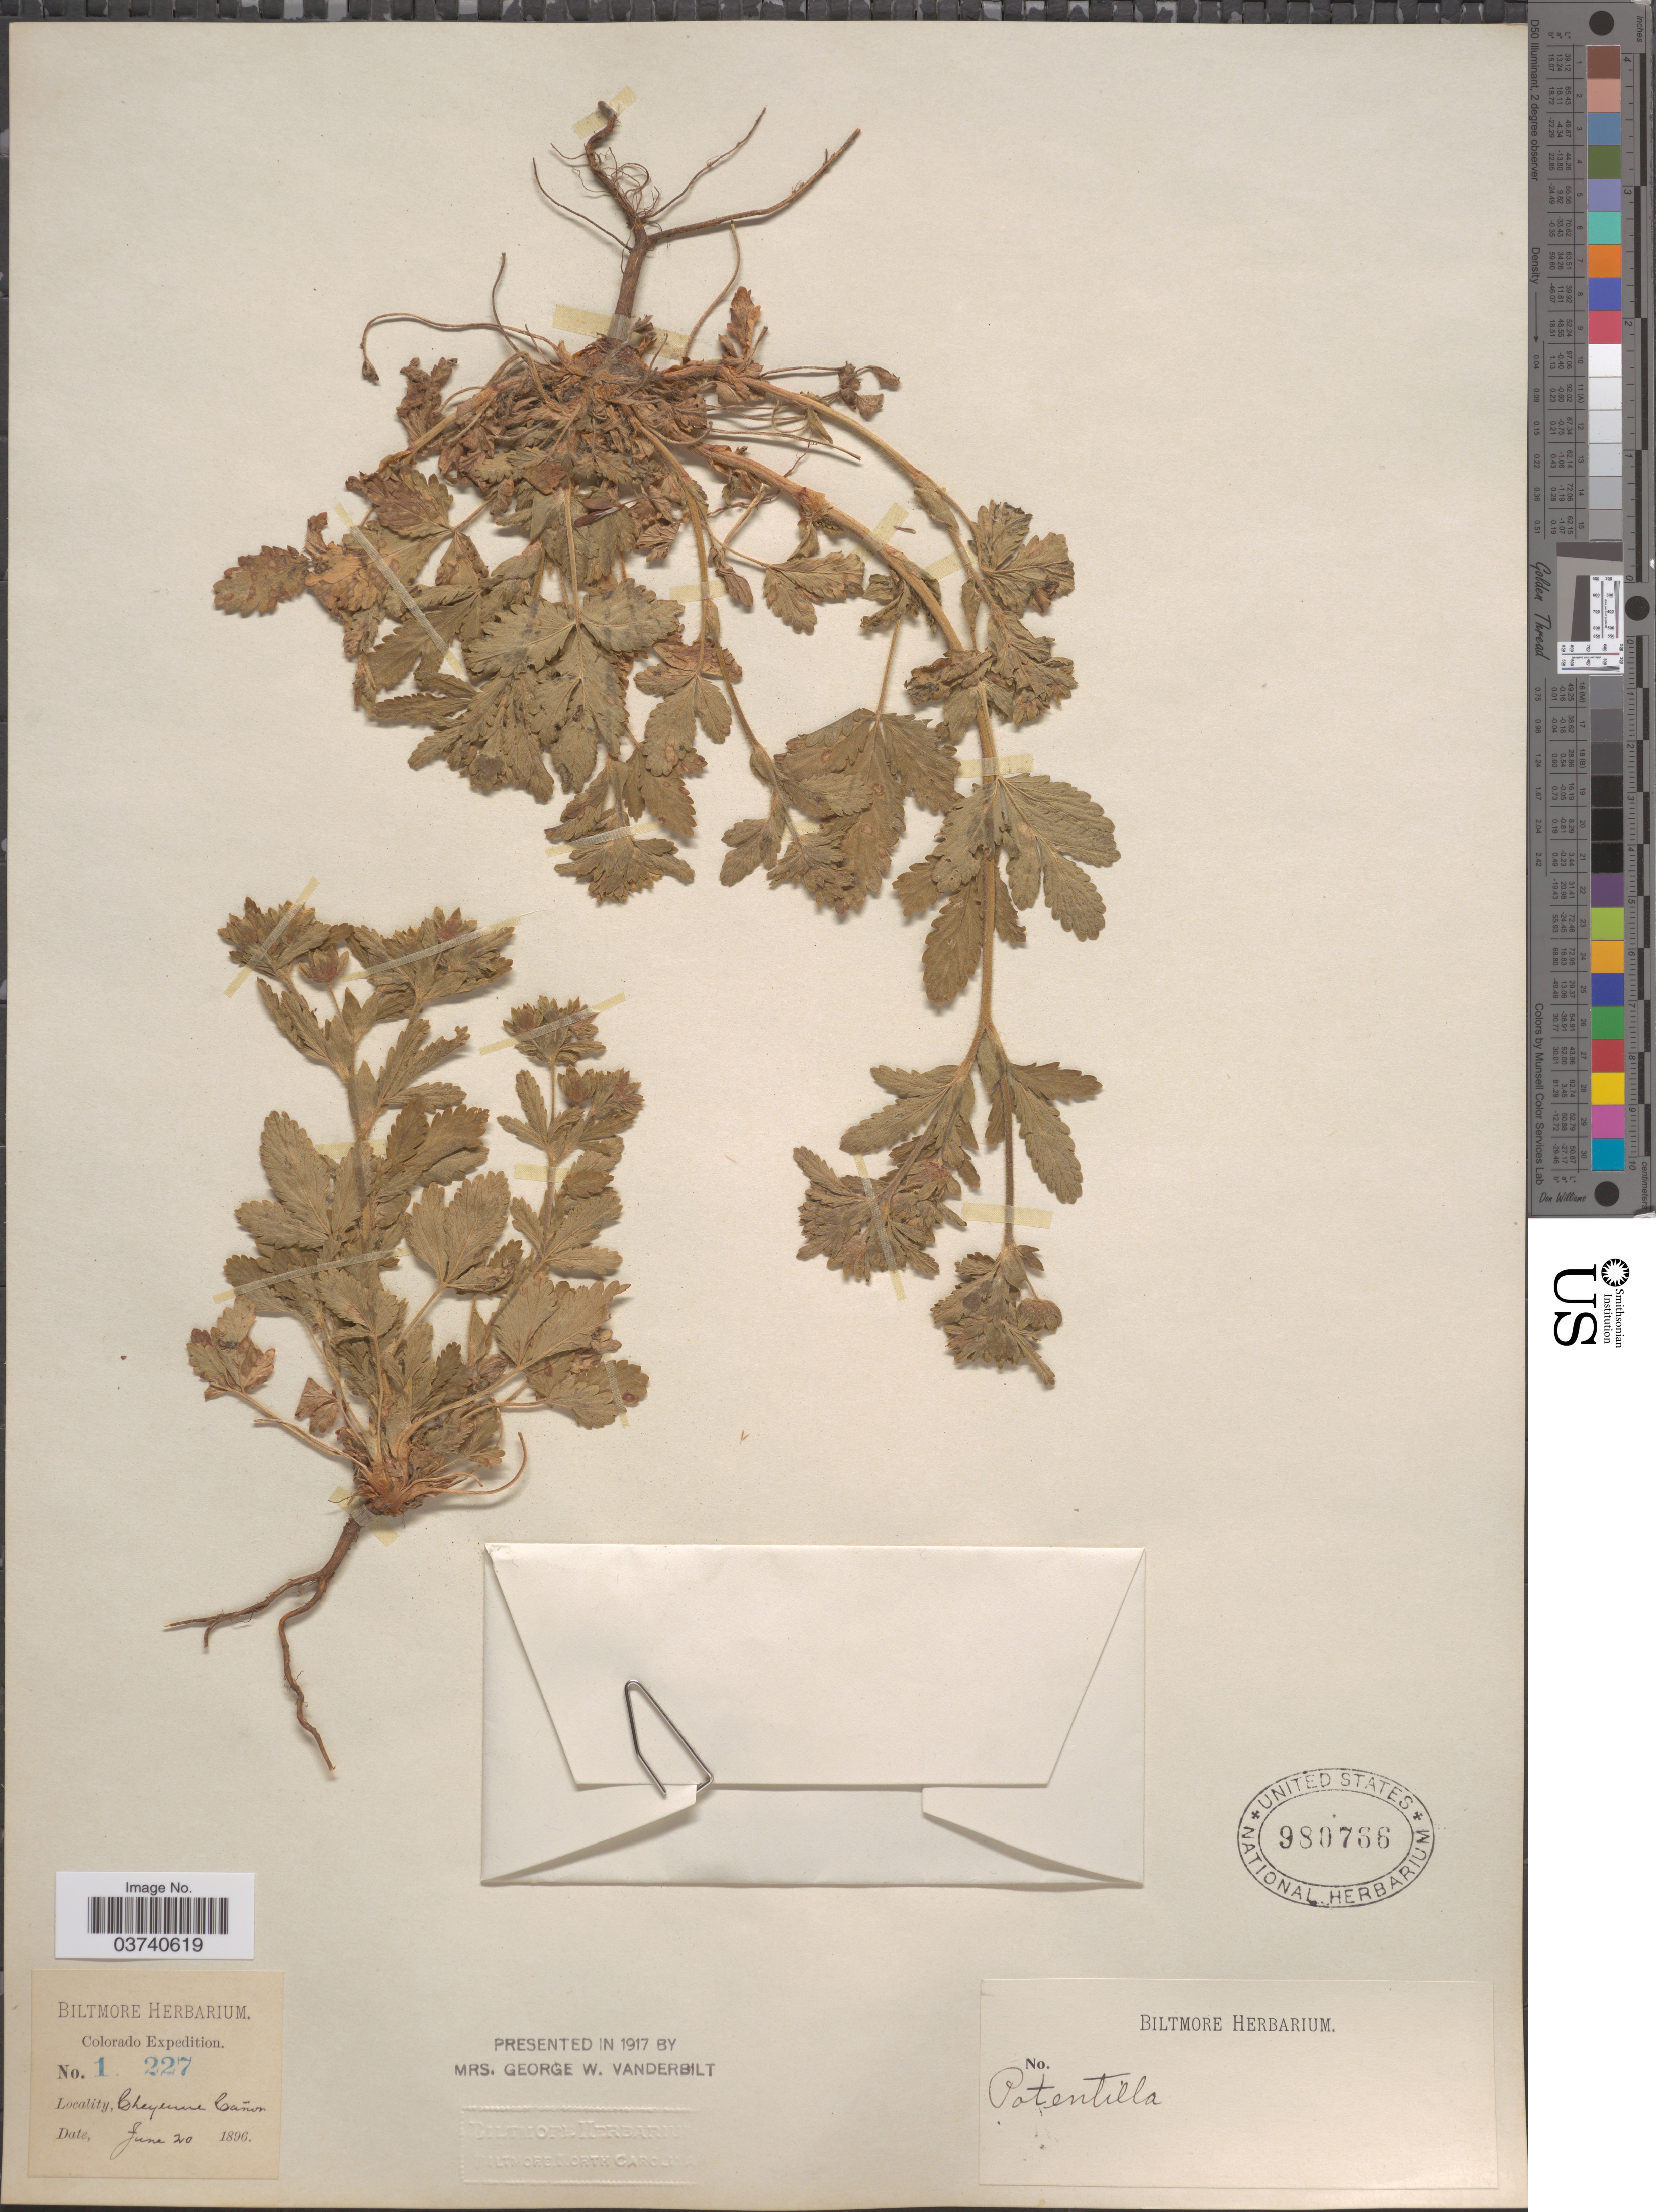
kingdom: Plantae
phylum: Tracheophyta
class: Magnoliopsida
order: Rosales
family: Rosaceae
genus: Potentilla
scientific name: Potentilla norvegica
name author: L.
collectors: ex herb. Biltmore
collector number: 1227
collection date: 1896-06-20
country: United States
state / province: Colorado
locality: Cheyenne Cañon.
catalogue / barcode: US 980766